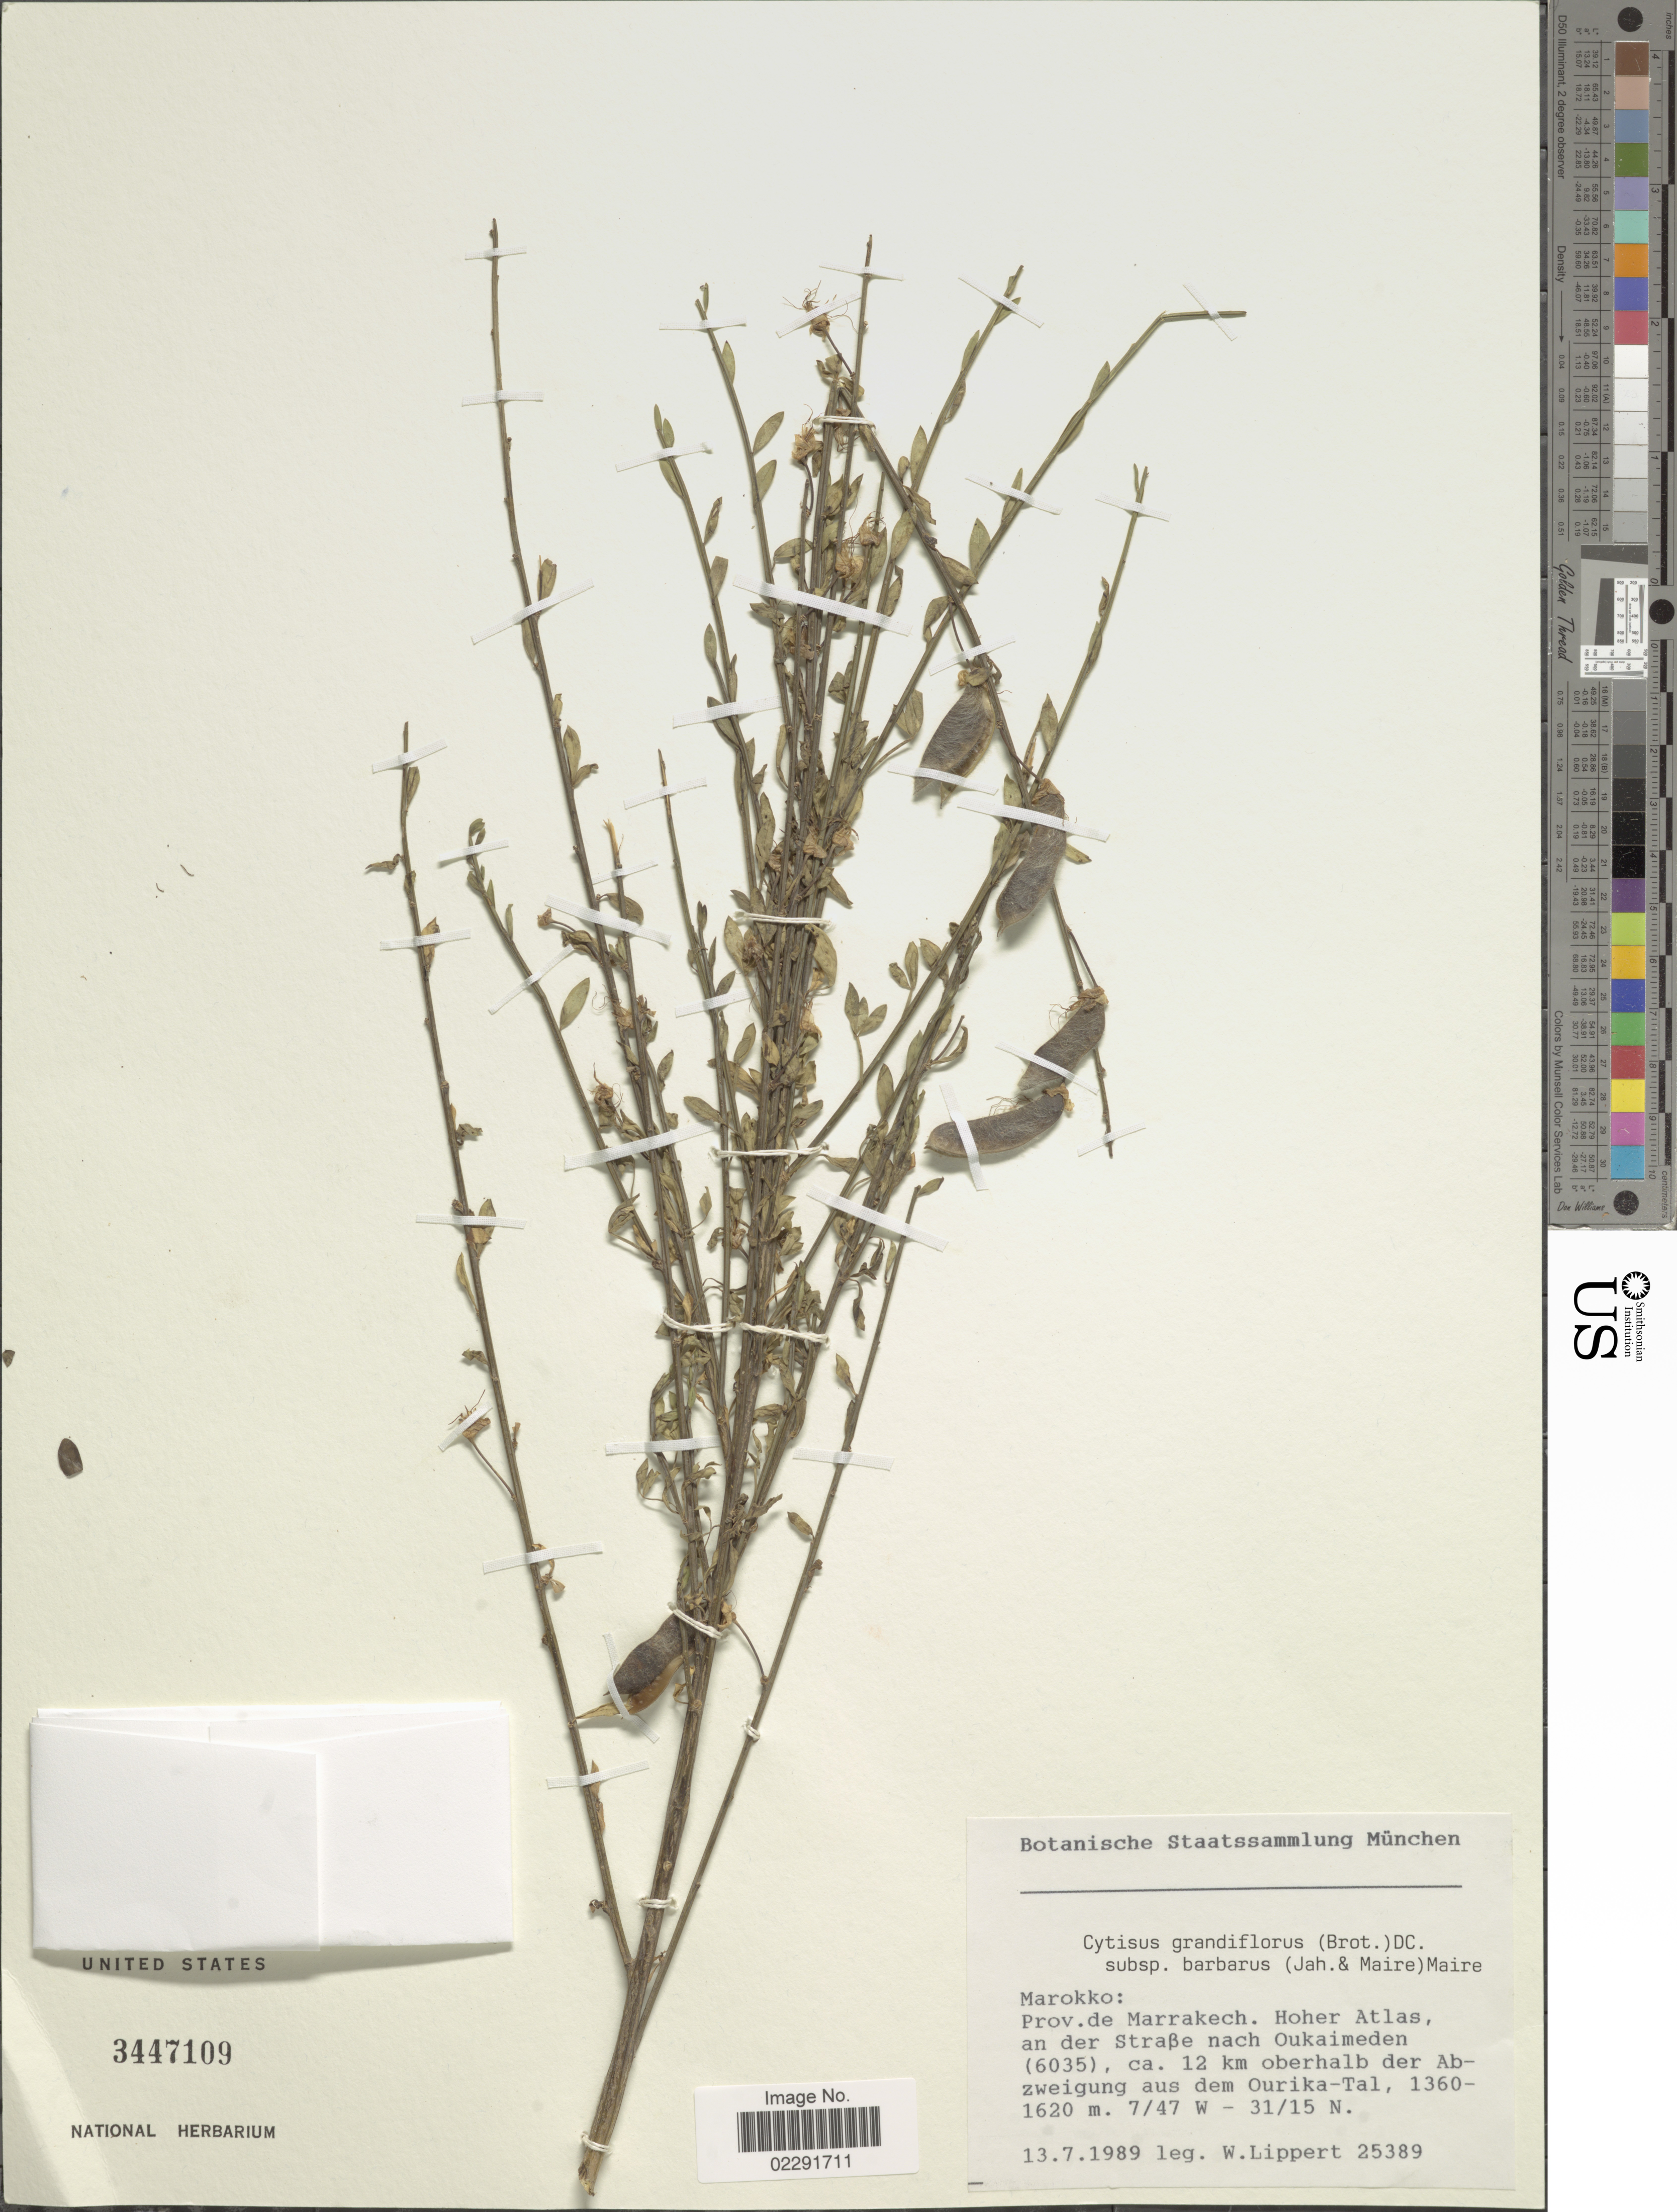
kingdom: Plantae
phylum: Tracheophyta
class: Magnoliopsida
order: Fabales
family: Fabaceae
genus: Cytisus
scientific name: Cytisus grandiflorus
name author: DC.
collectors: W. Lippert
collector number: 25389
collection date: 1989-07-13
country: Morocco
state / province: Marrakech-Tensift-Al Haouz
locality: Marrakech, Hoher Atlas, an der Strabe nach Oukaimeden (6035) ca. 12 km oberhalb der Abzweigung aus dem Ourika-Tal.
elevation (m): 1620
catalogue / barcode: US 3447109